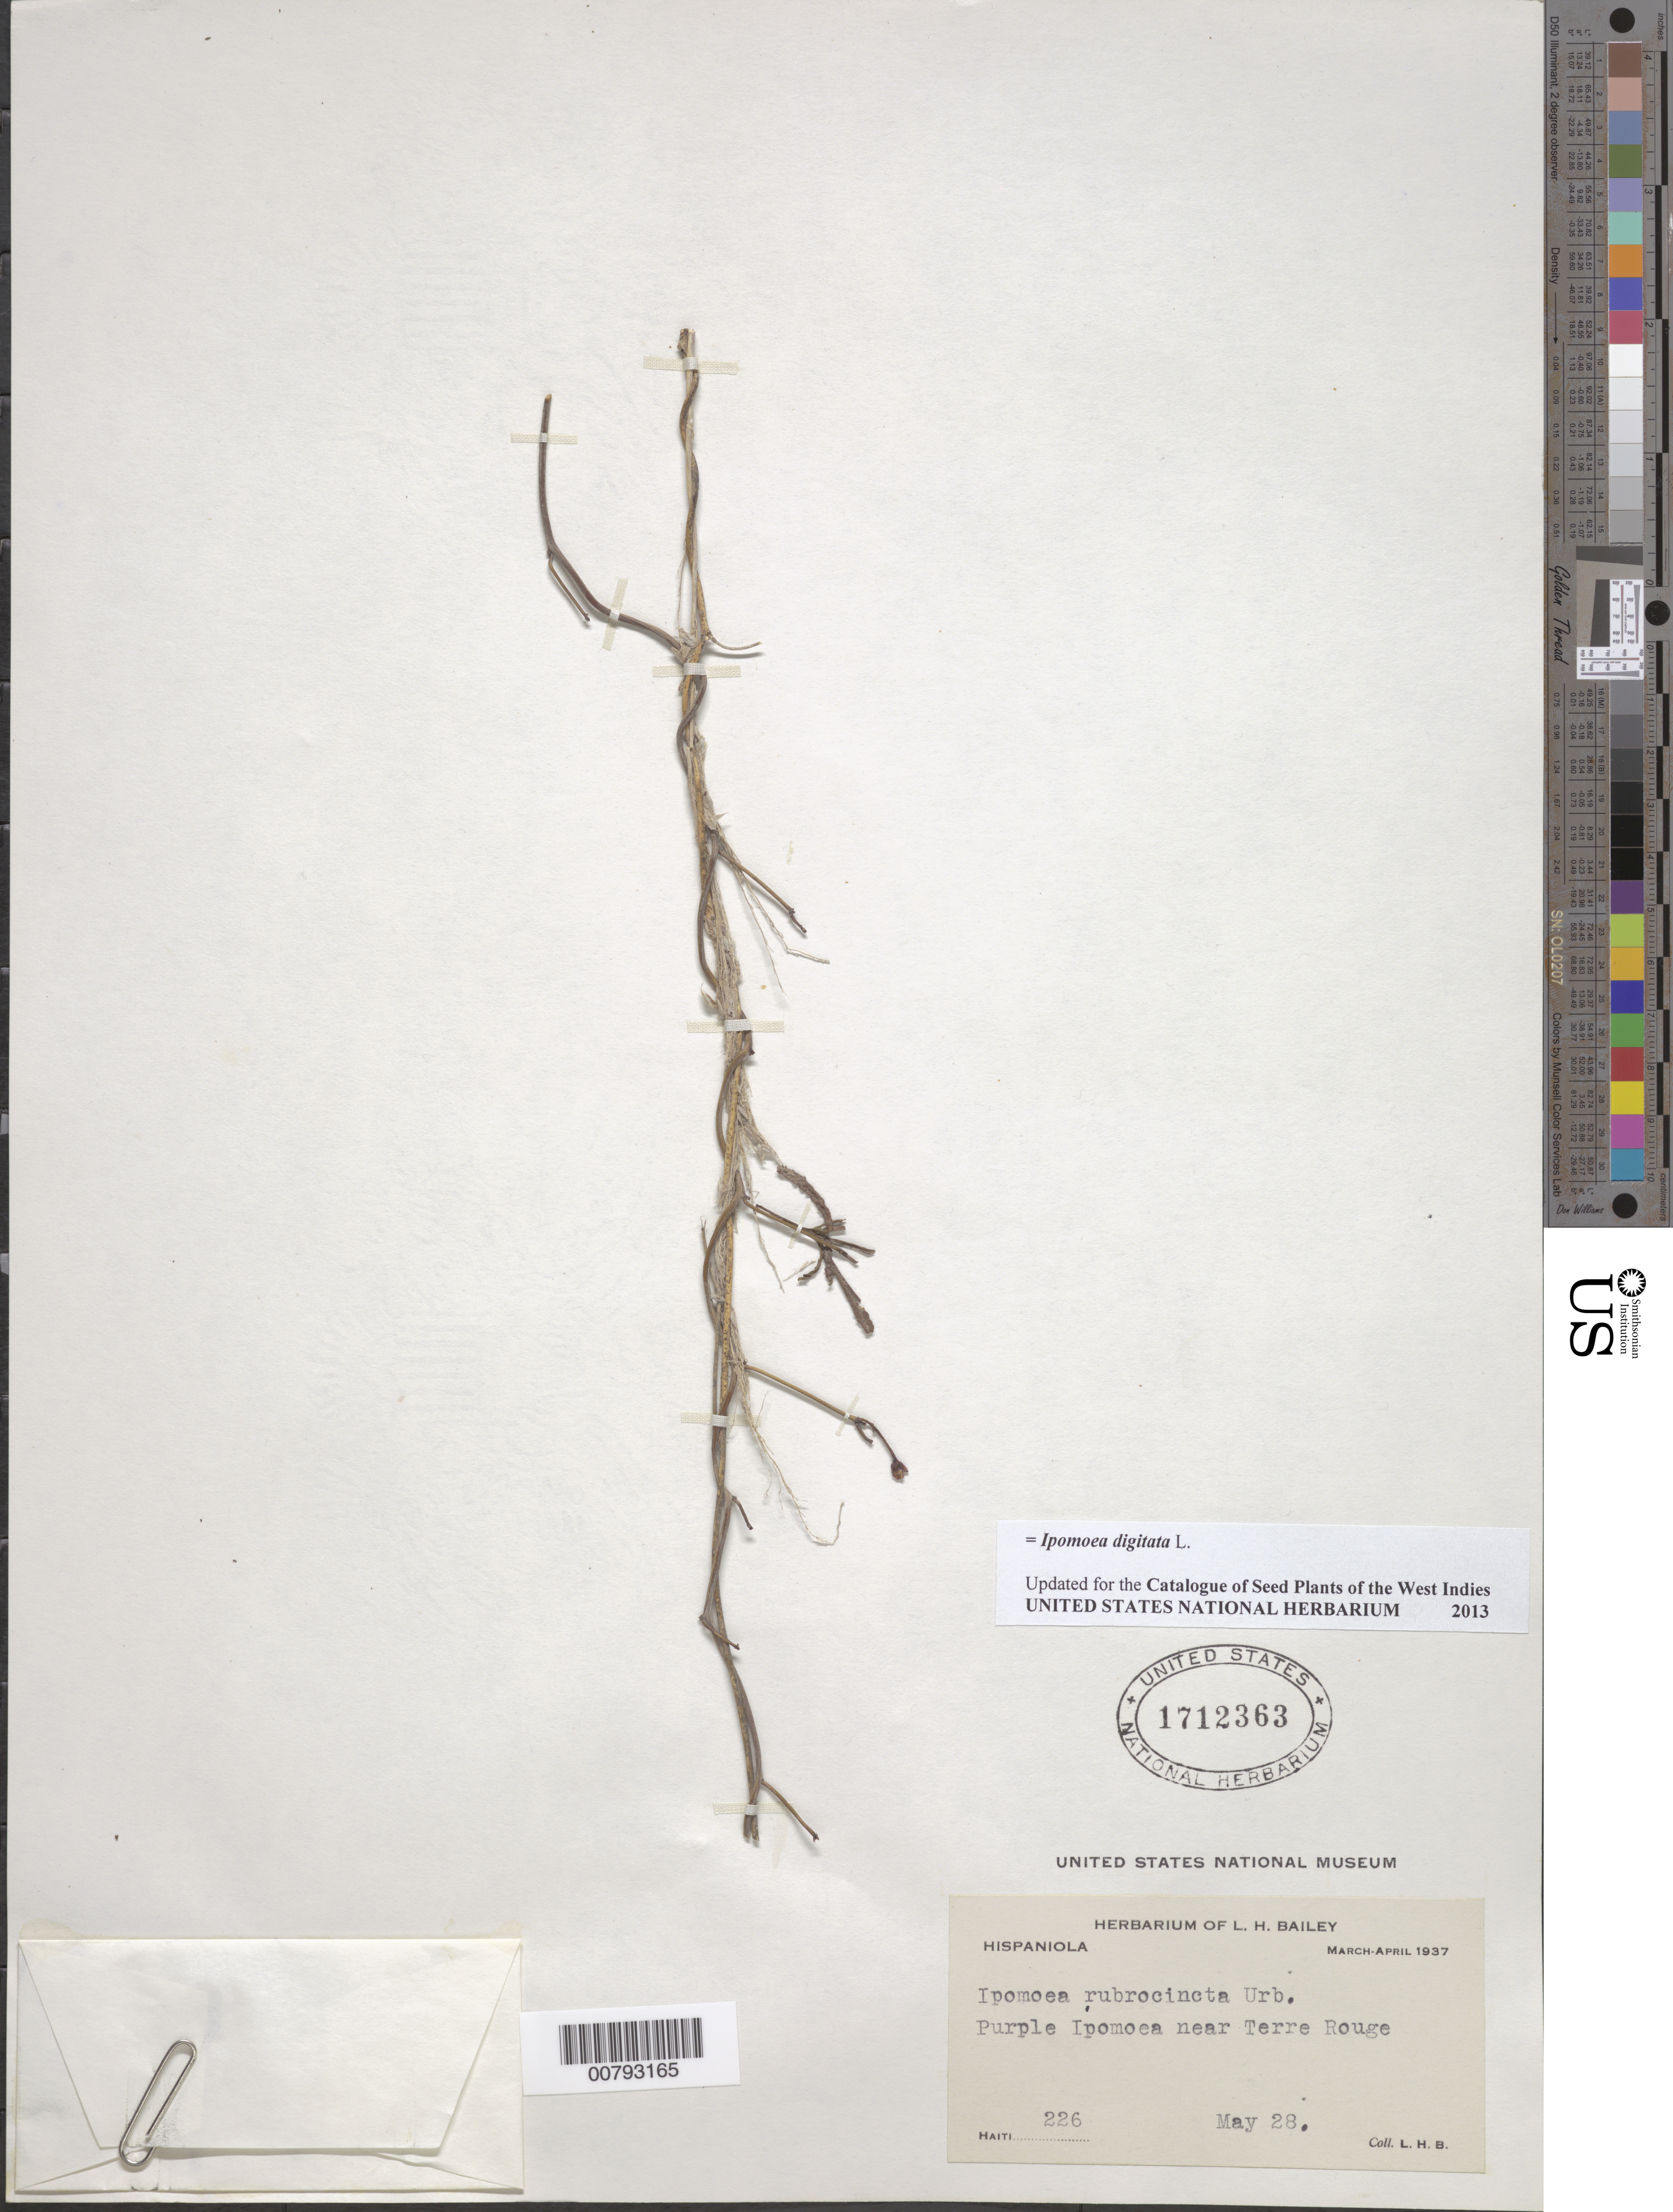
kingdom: Plantae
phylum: Tracheophyta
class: Magnoliopsida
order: Solanales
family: Convolvulaceae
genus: Ipomoea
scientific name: Ipomoea digitata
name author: L.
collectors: L. H. Bailey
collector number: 226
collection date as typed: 28 May 1937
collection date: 1937-05-28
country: Haiti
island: Hispaniola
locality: Near Terr Rouge.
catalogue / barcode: US 1712363